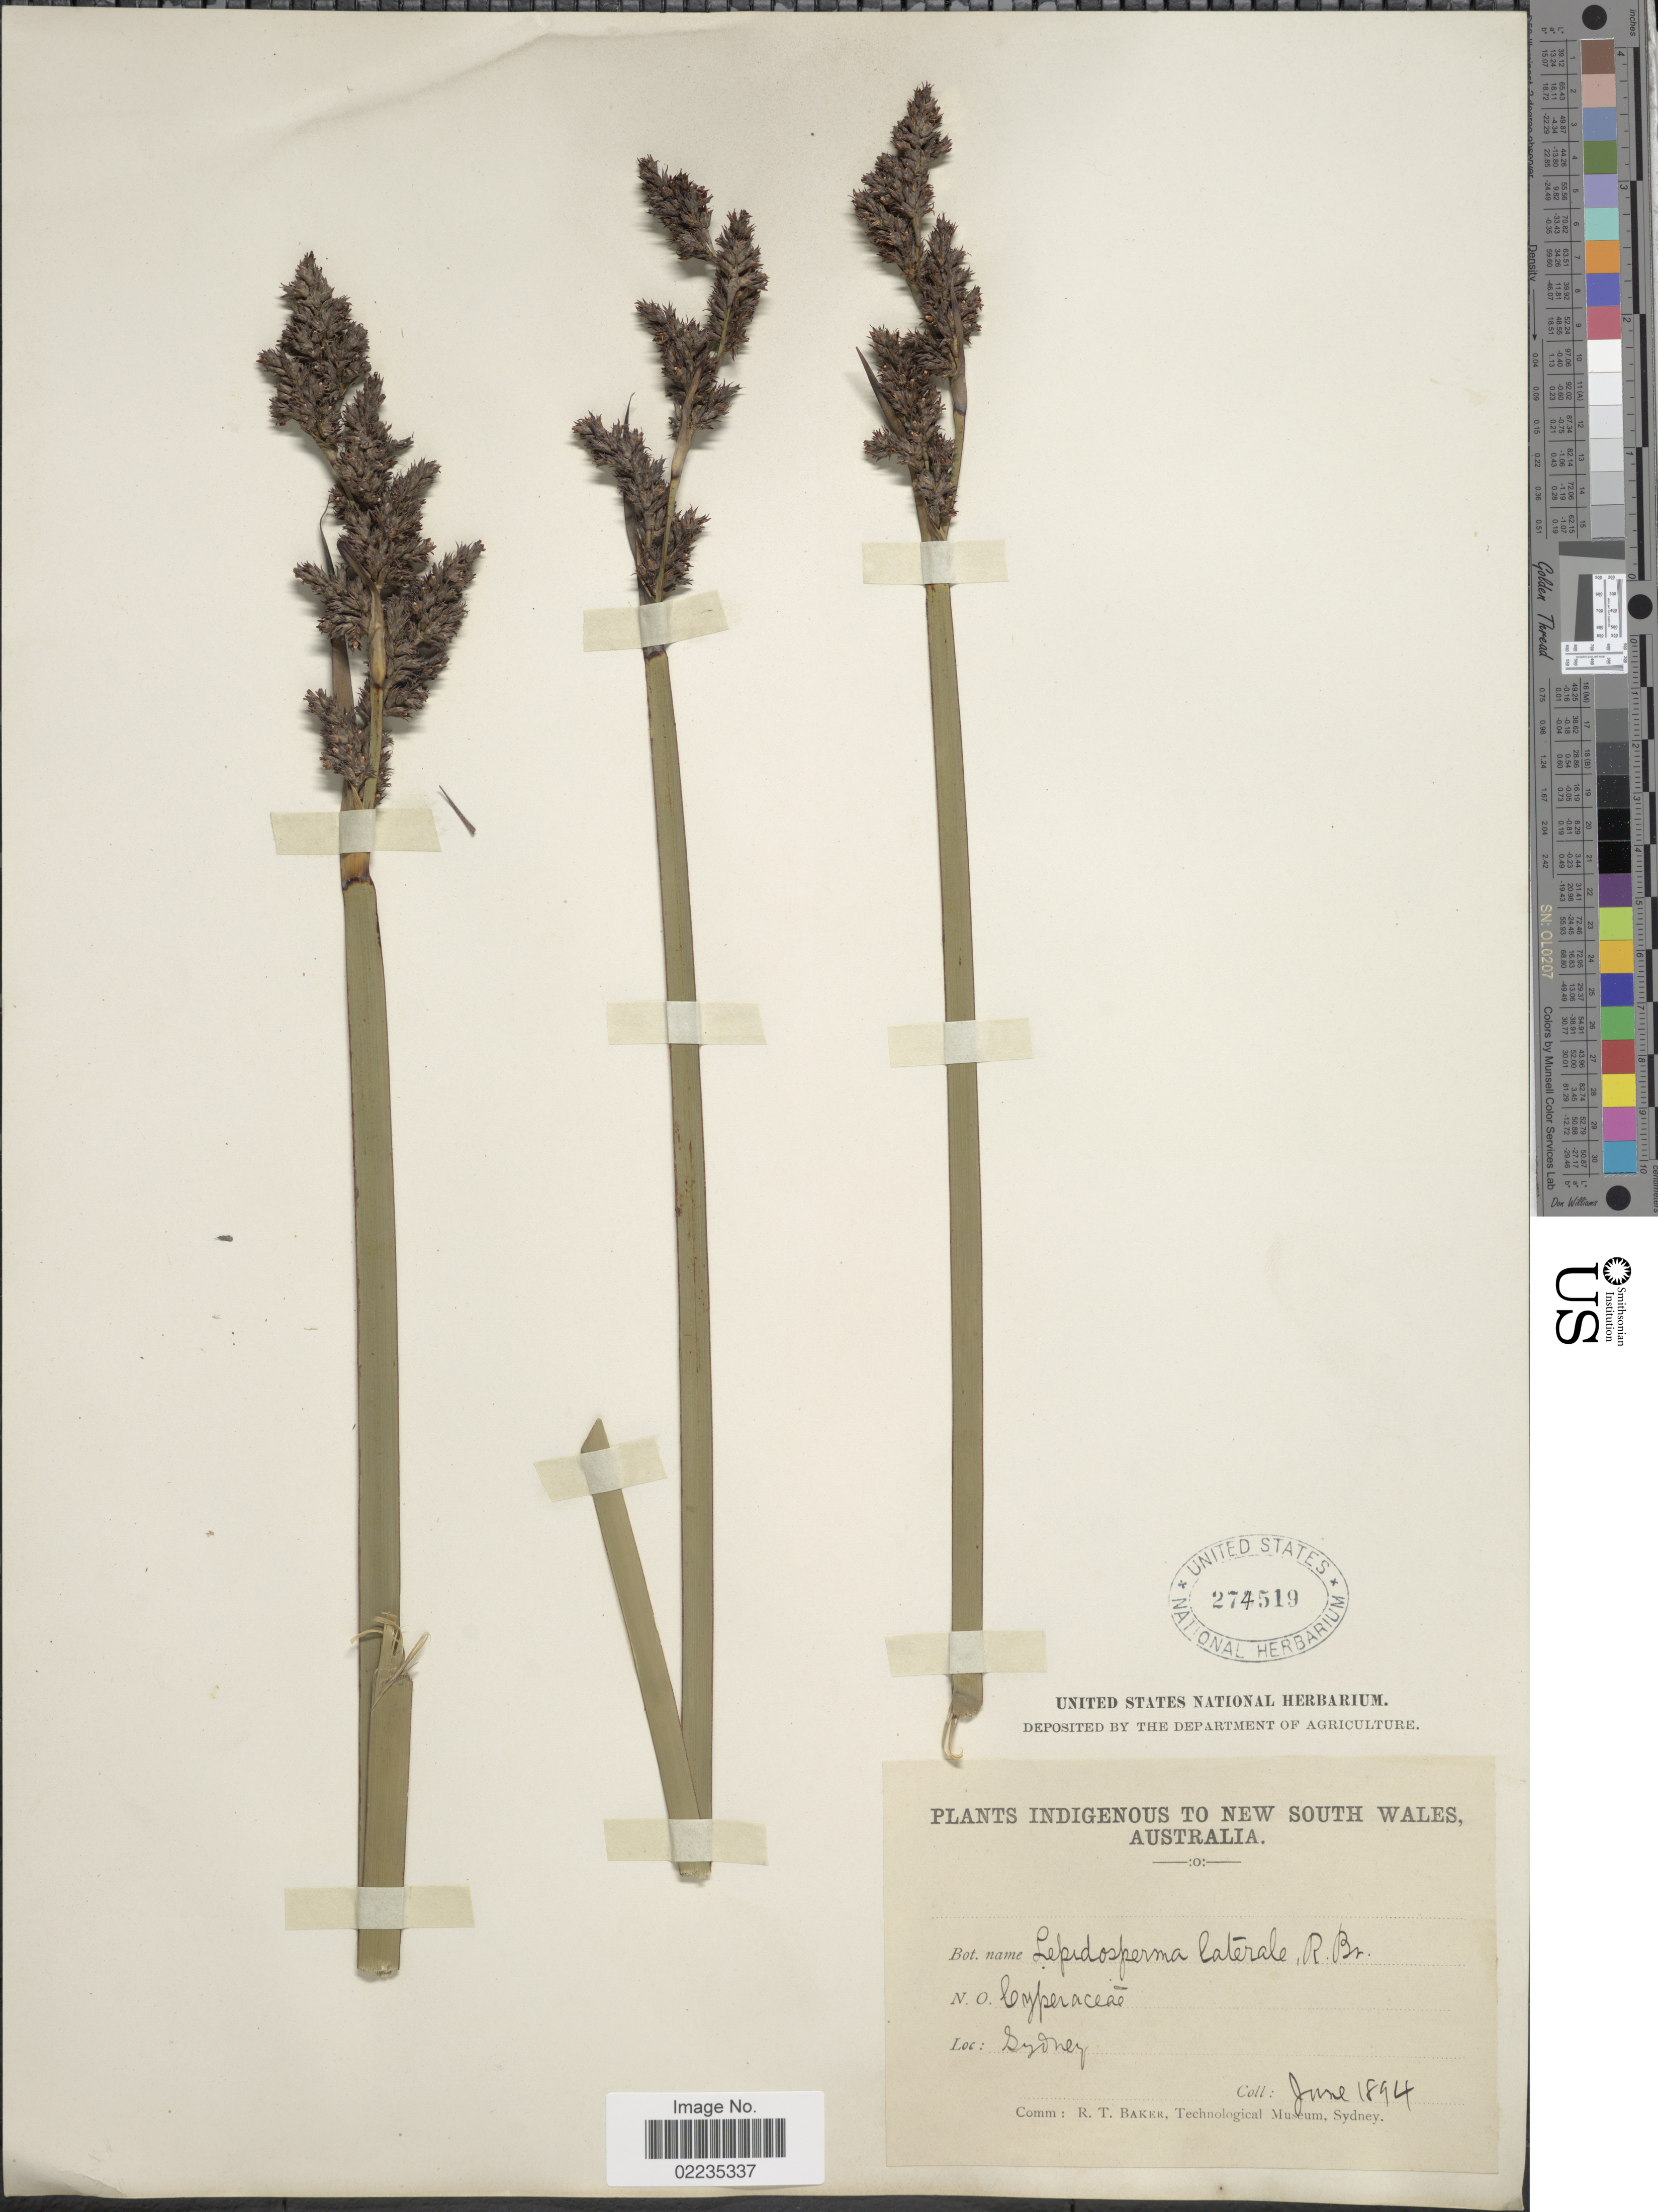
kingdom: Plantae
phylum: Tracheophyta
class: Liliopsida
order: Poales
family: Cyperaceae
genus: Lepidosperma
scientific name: Lepidosperma laterale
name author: R. Br.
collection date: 1894-06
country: Australia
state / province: New South Wales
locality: Sydney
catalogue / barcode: US 274519